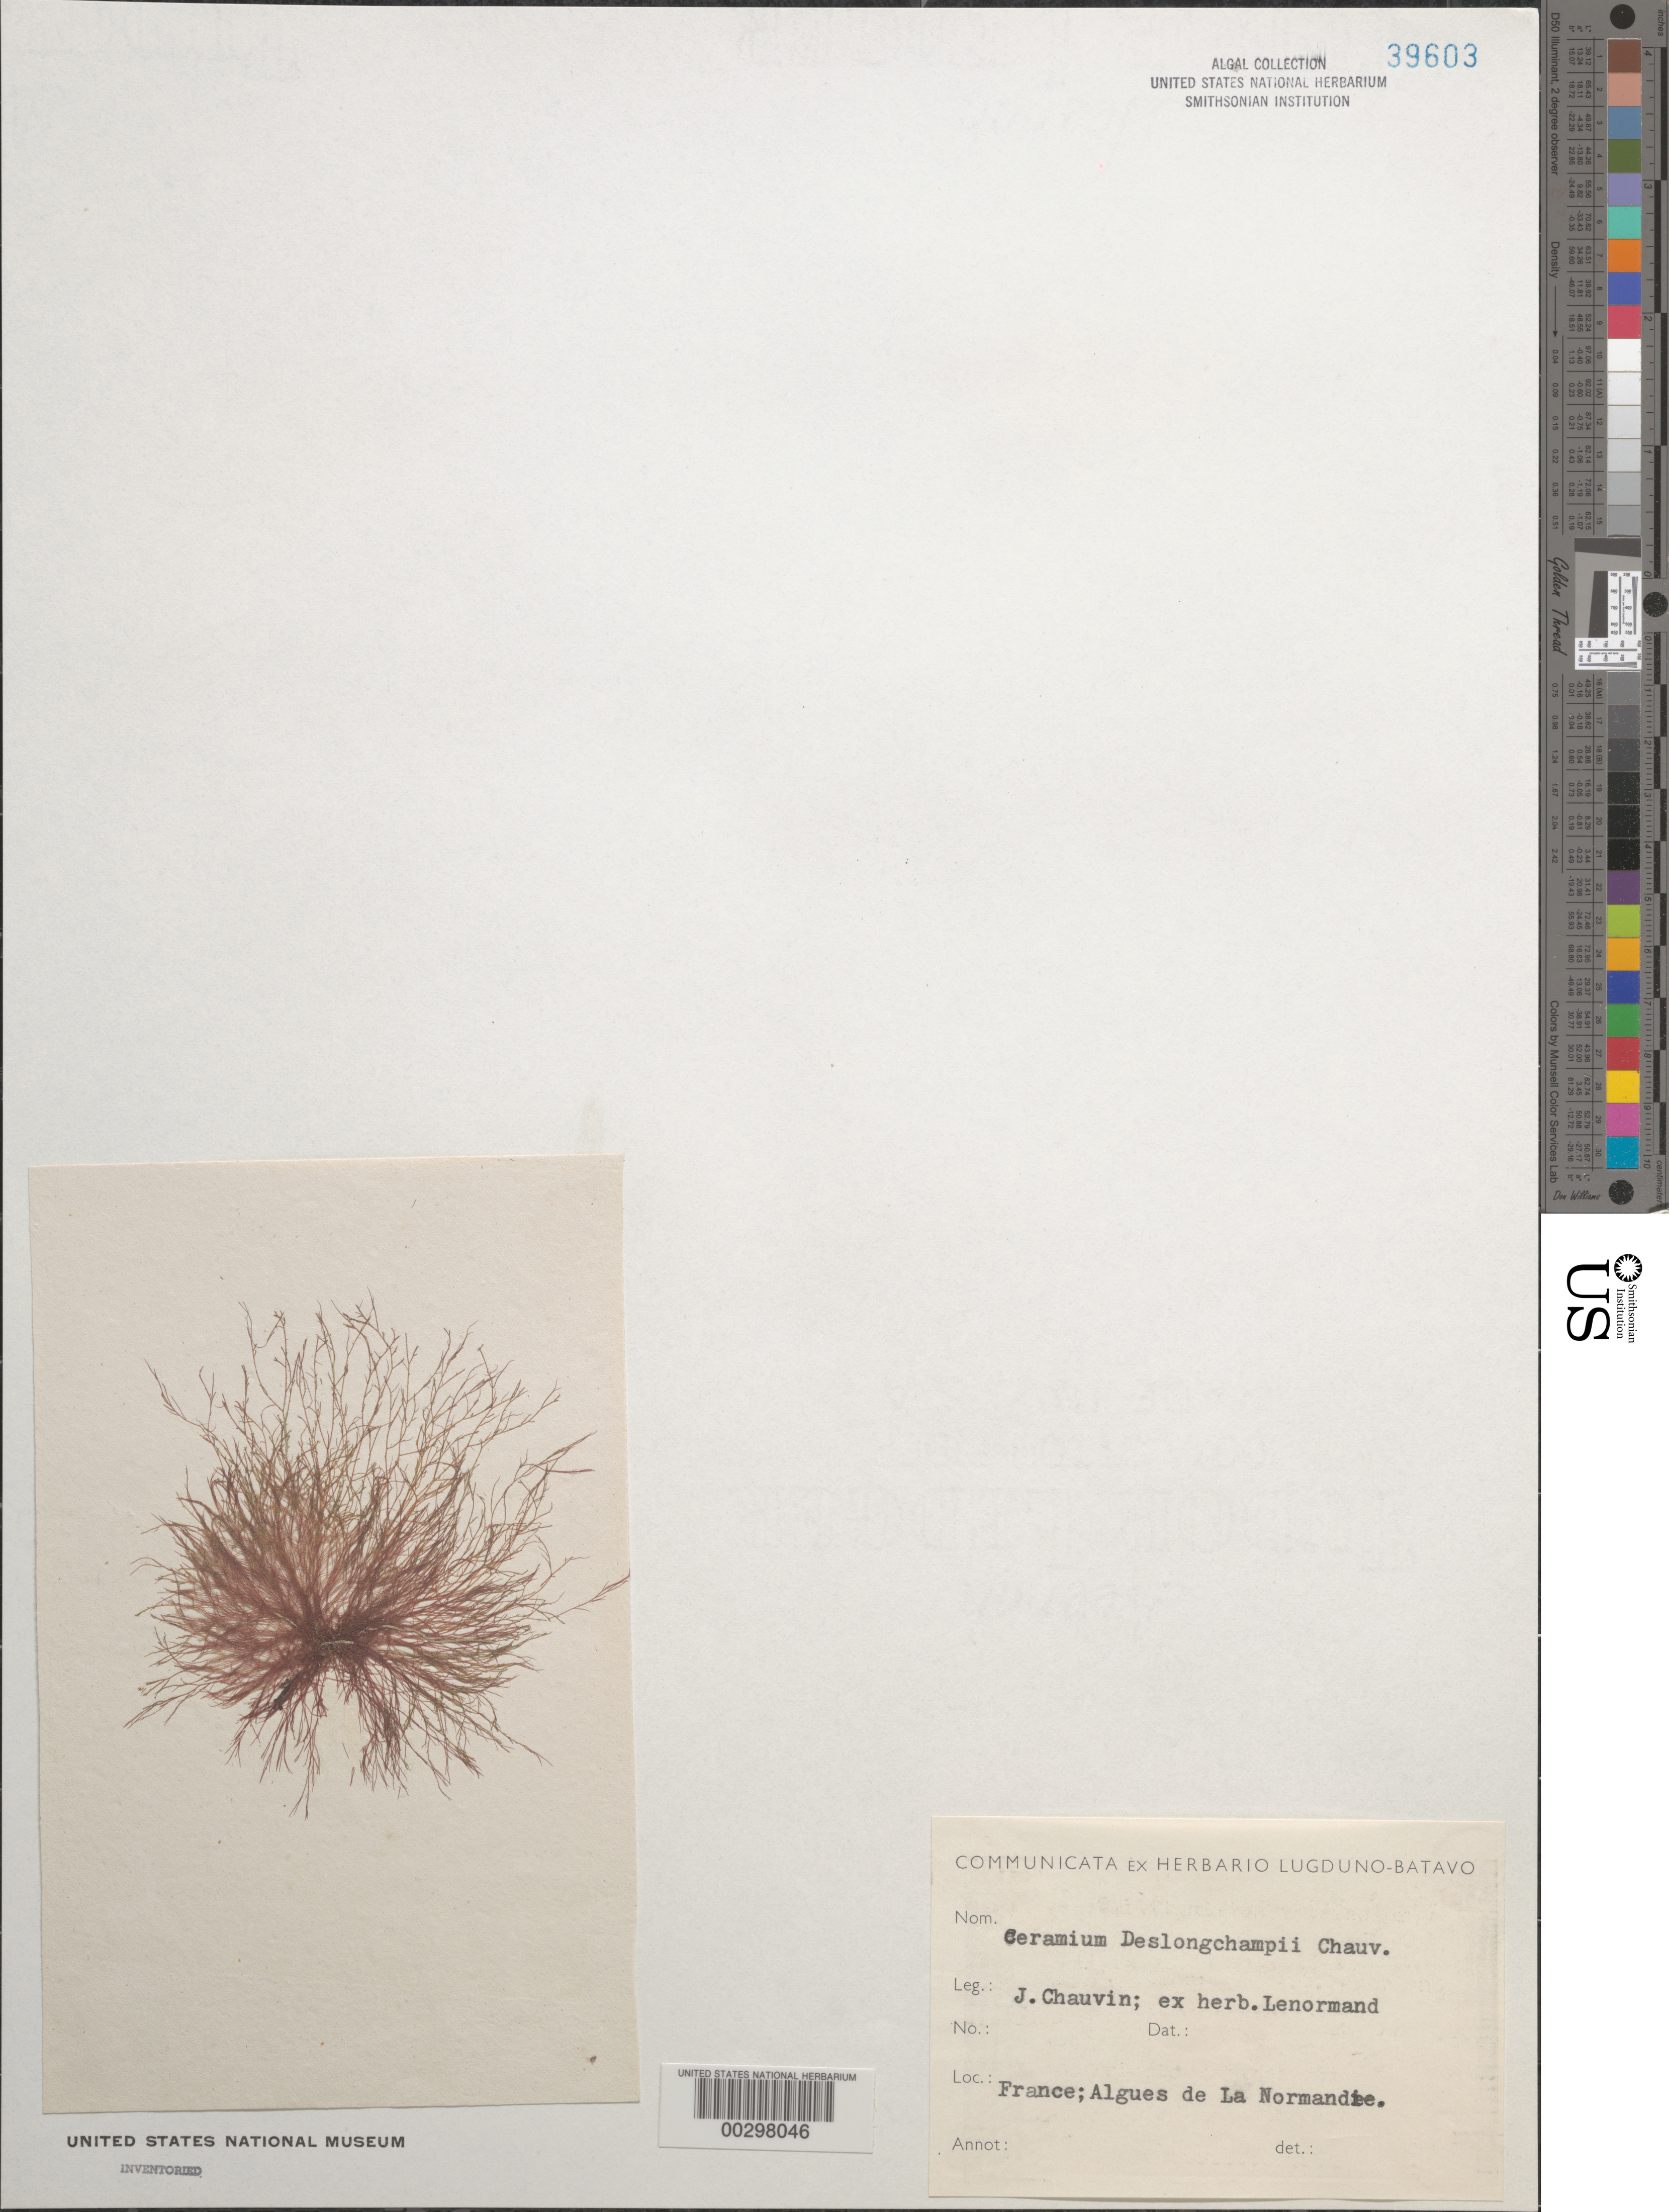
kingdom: Plantae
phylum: Rhodophyta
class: Florideophyceae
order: Ceramiales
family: Ceramiaceae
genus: Ceramium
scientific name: Ceramium deslongchampsii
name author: Chauvin ex Duby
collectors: J. Chauvin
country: France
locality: Normandy (La Normandie)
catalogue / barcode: US 39603